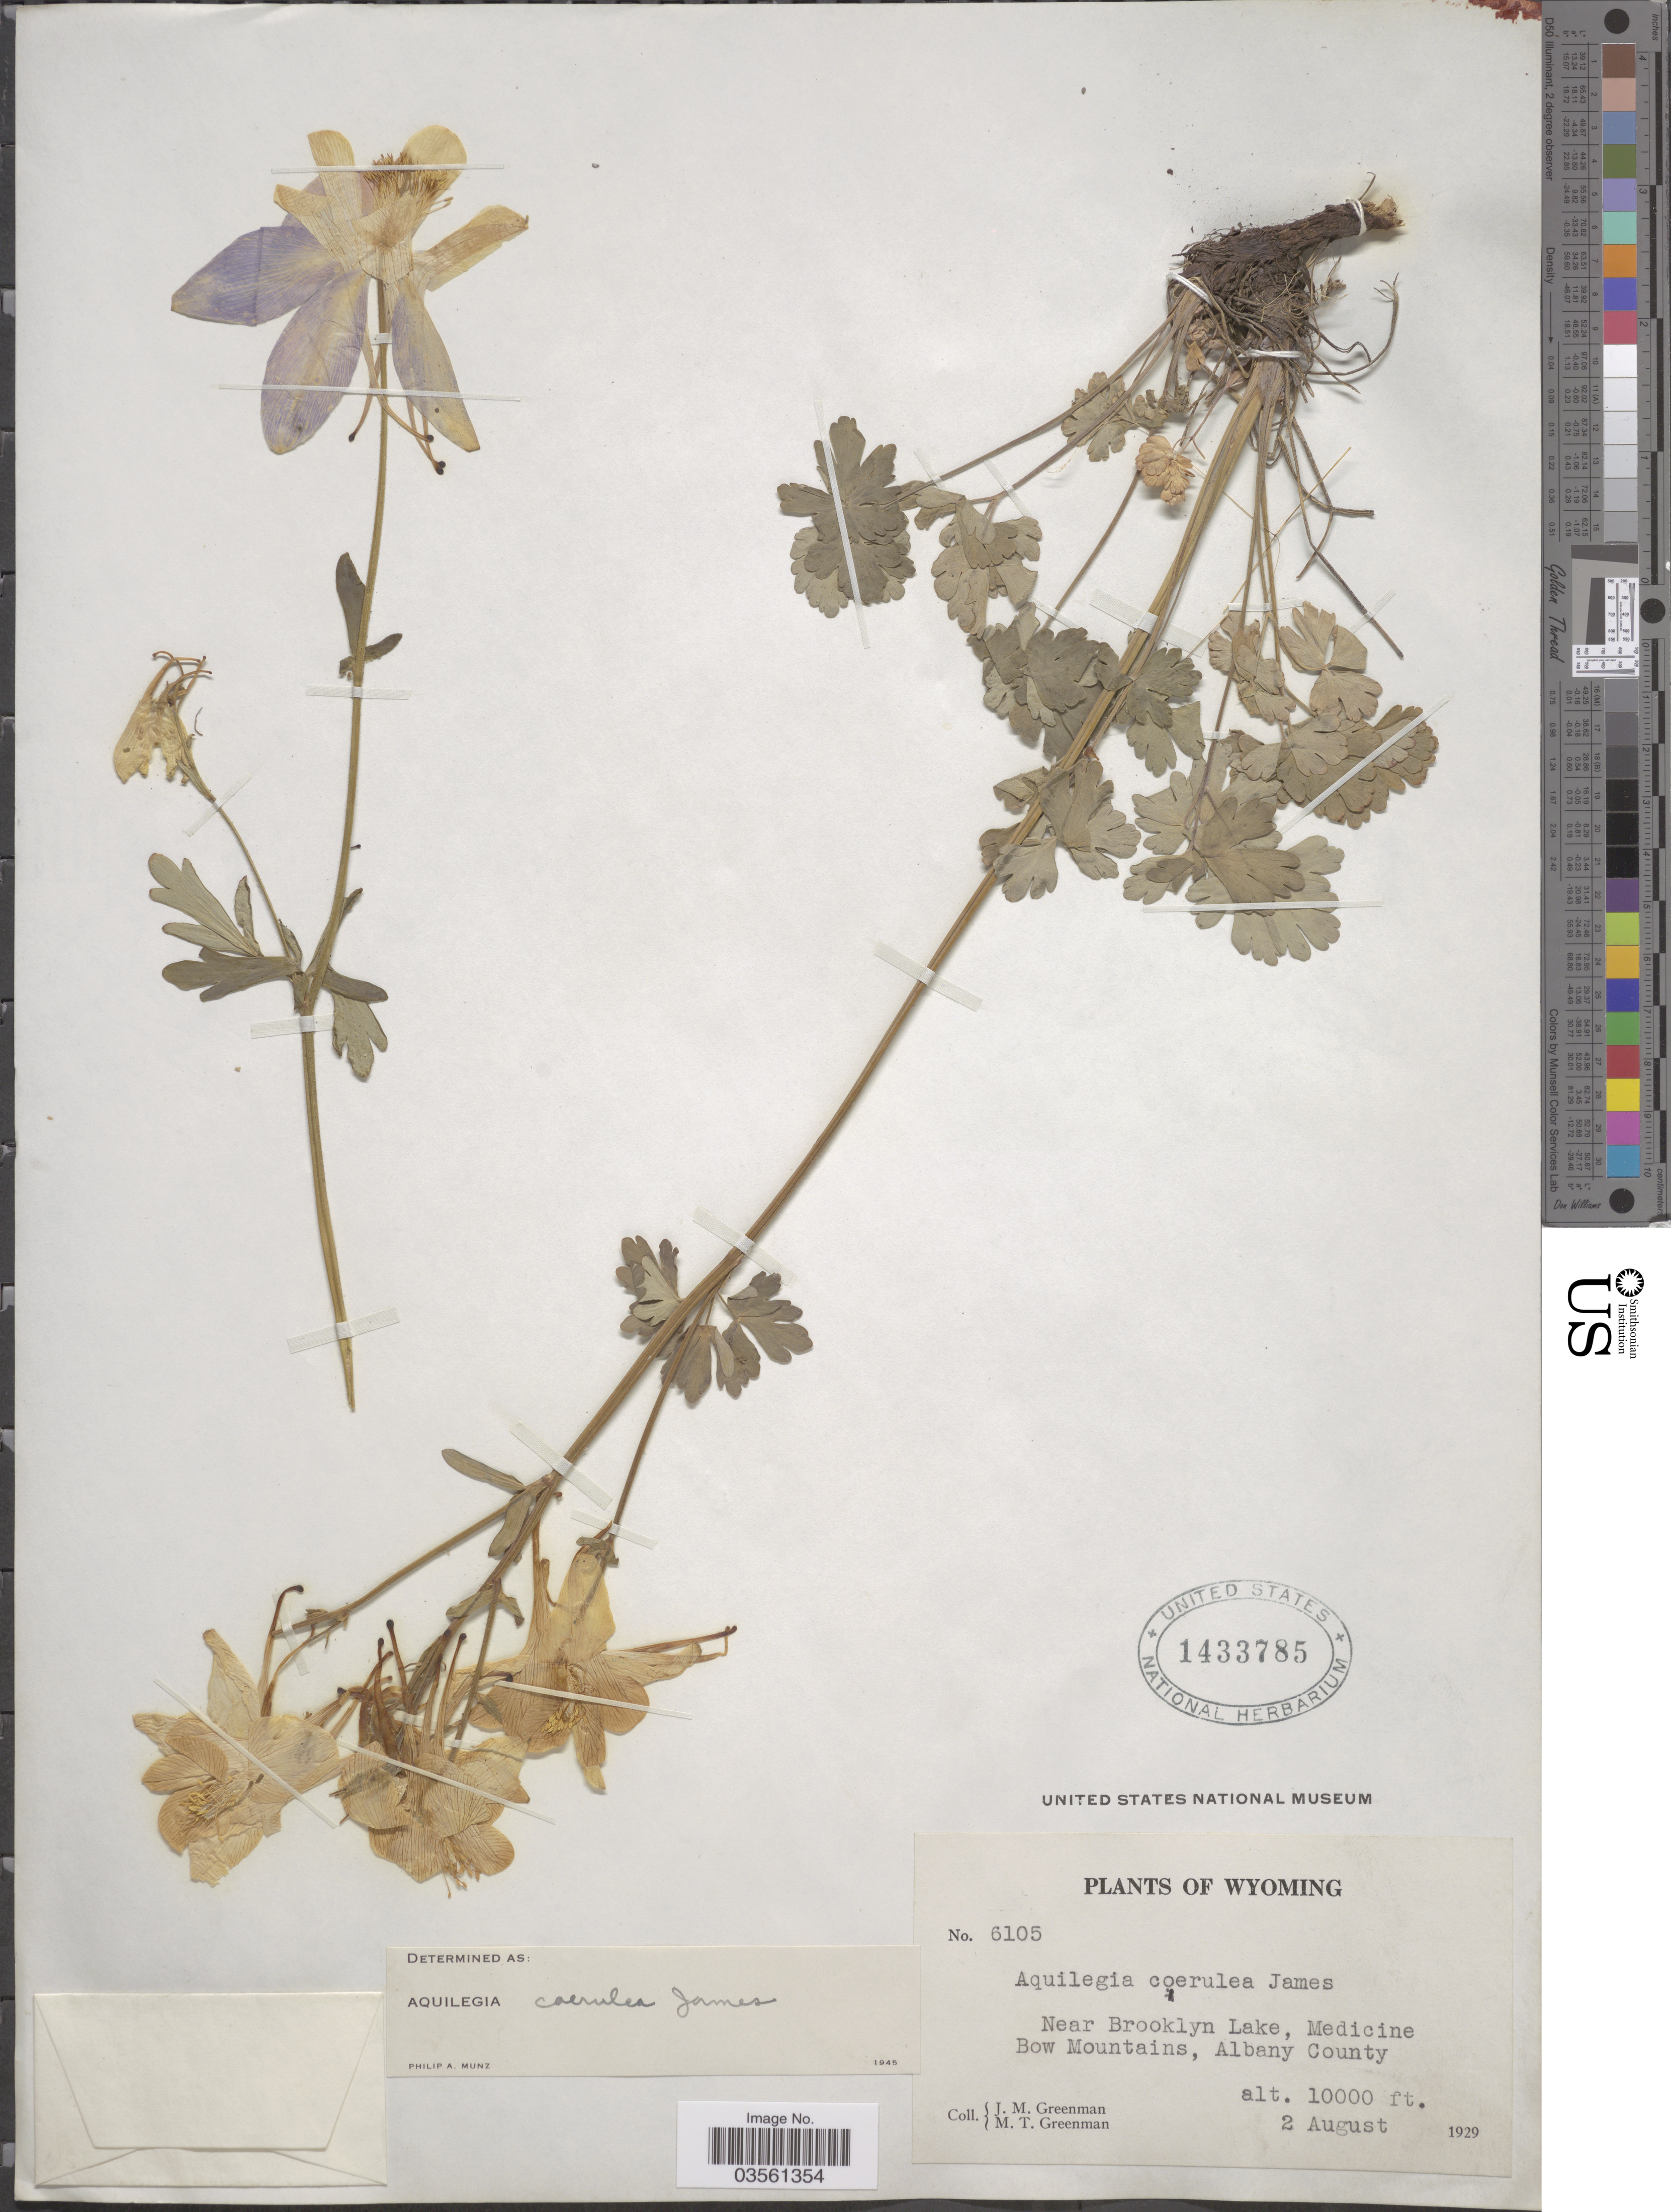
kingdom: Plantae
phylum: Tracheophyta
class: Magnoliopsida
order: Ranunculales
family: Ranunculaceae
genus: Aquilegia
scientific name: Aquilegia coerulea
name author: E. James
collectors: J. M. Greenman & M. Greenman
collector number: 6105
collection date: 1929-08-02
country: United States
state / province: Wyoming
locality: Near Brooklyn Lake, Medicine Bow Mountains, Albany County.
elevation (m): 3048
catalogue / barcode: US 1433785